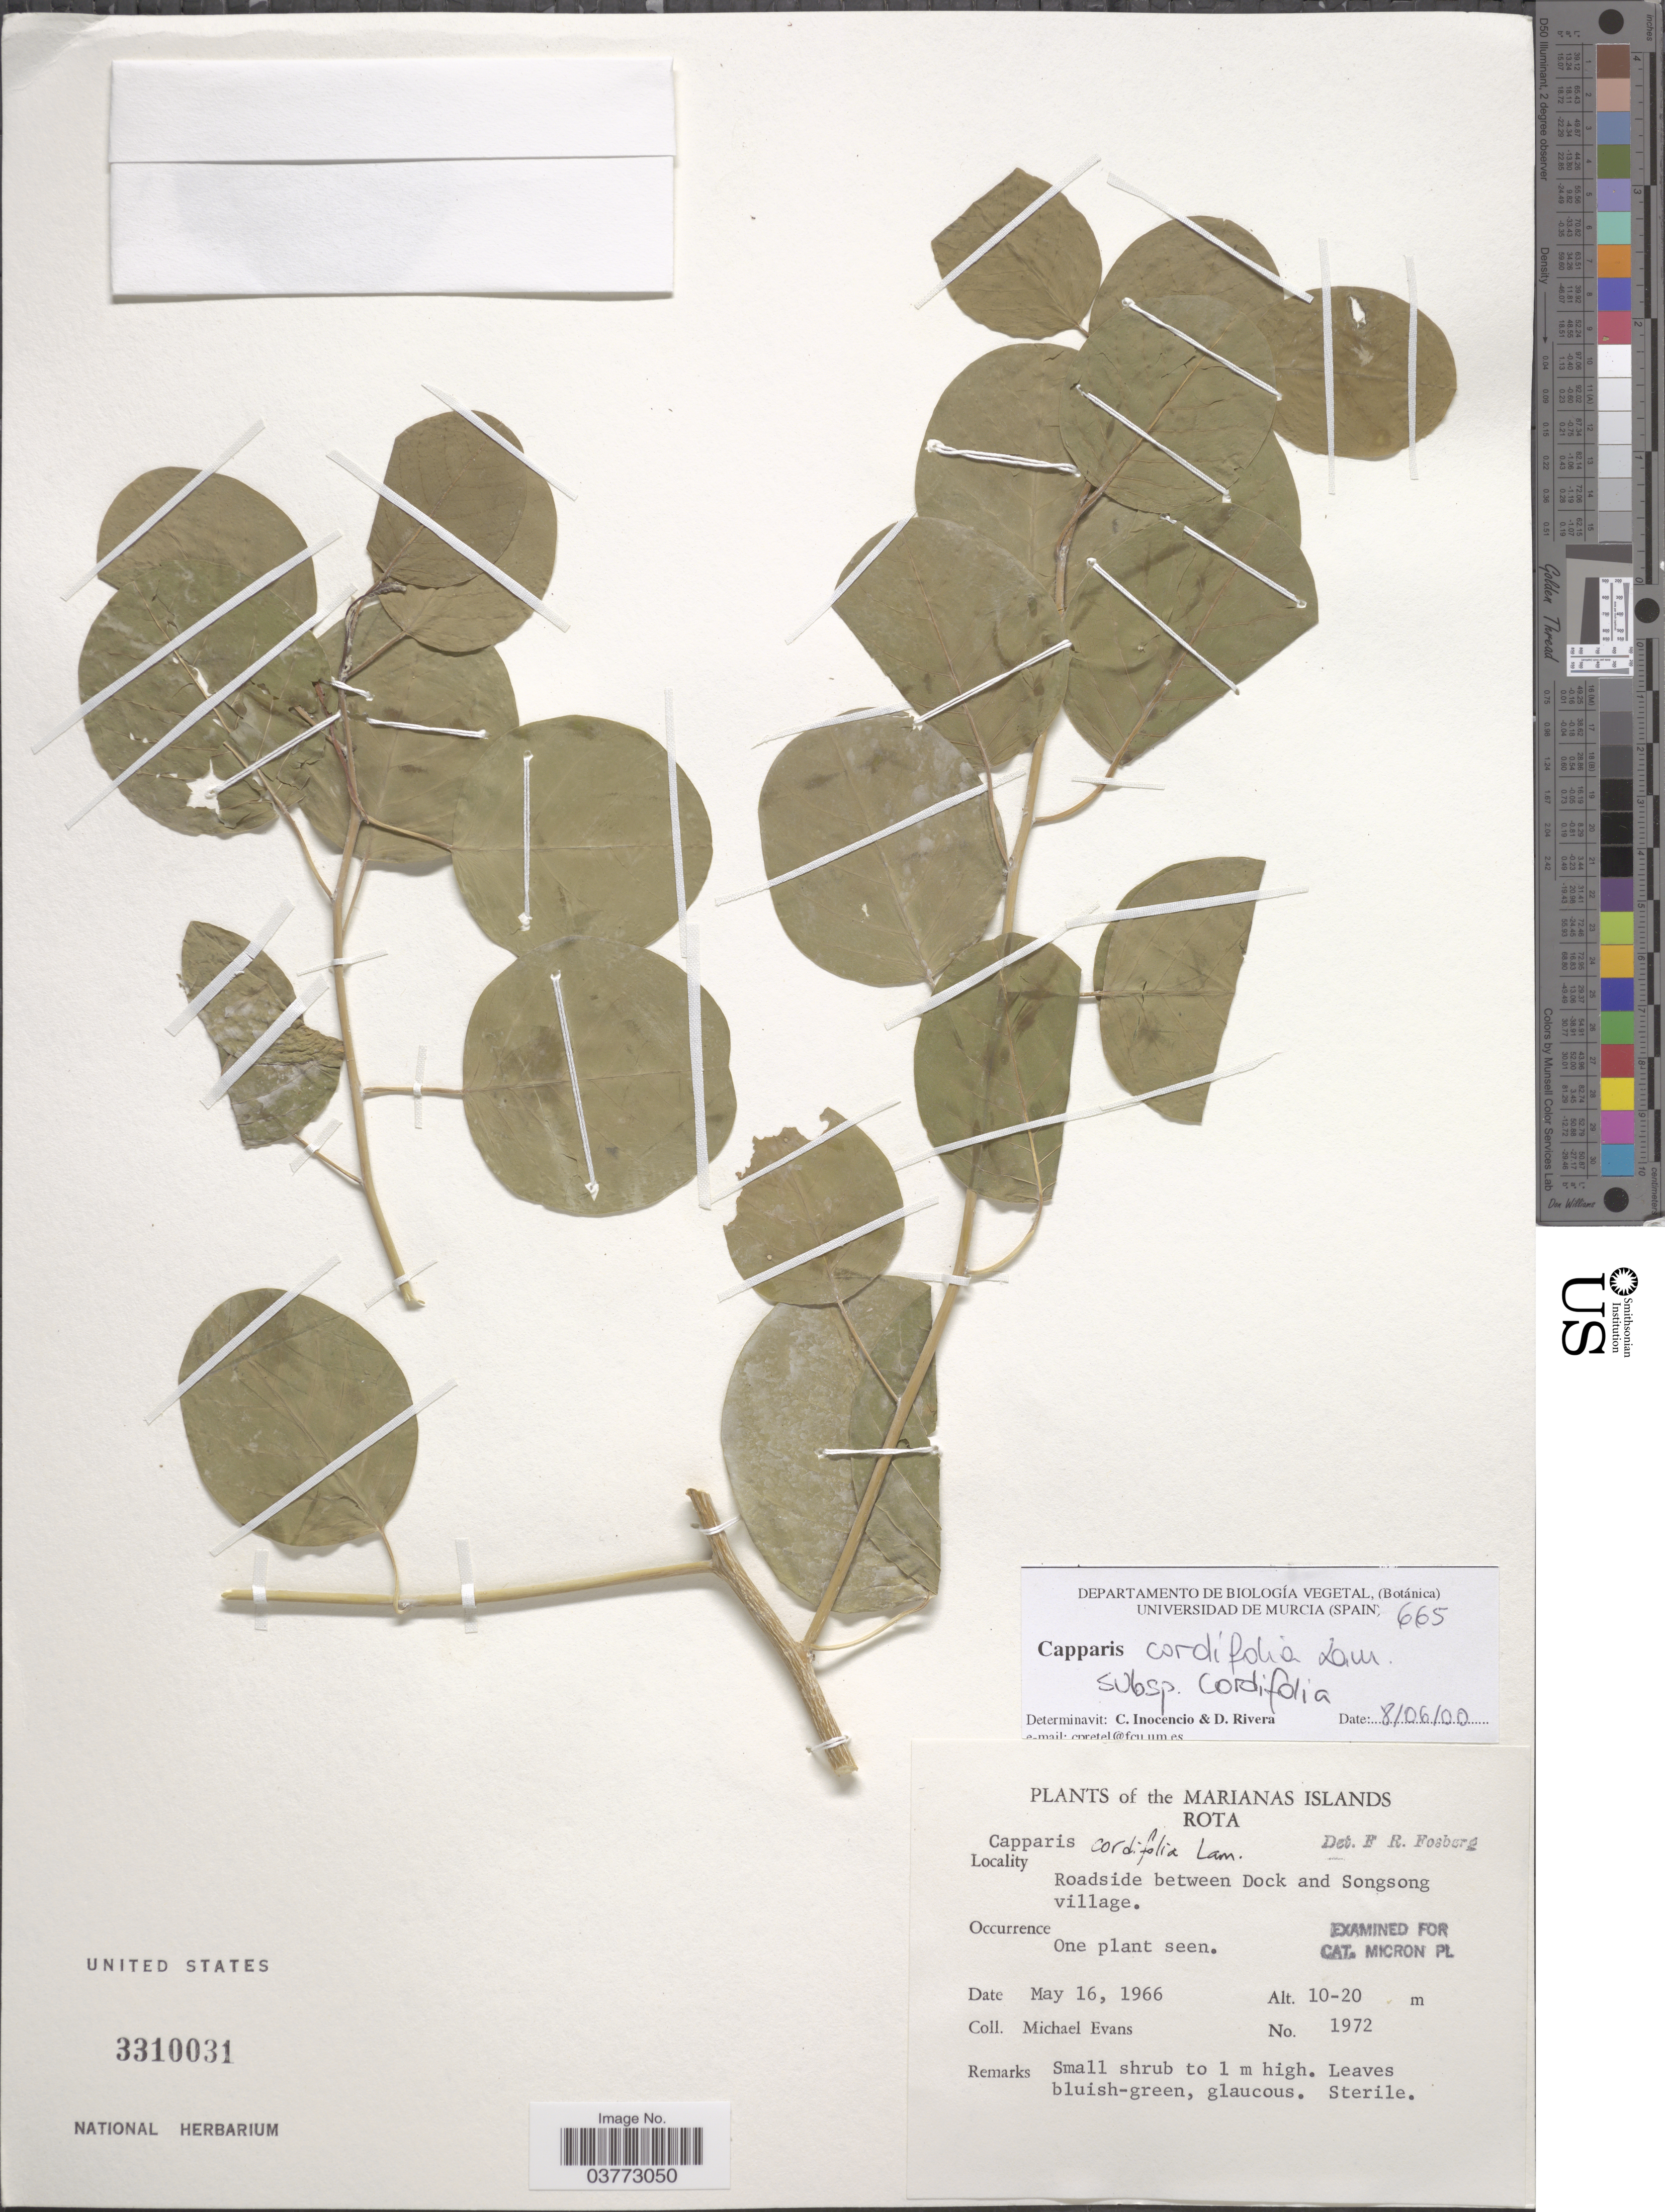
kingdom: Plantae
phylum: Tracheophyta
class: Magnoliopsida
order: Brassicales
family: Capparaceae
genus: Capparis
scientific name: Capparis spinosa subsp. cordifolia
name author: (Lam.) Fici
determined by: Wagner, W. L., (BOT), Smithsonian Institution - National Museum of Natural History (UNITED STATES)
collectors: M. Evans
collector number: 1972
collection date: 1966-05-16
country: Northern Mariana Islands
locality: Marianas Islands. Rota. Roadside between Dock and Songsong village.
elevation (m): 10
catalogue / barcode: US 3310031